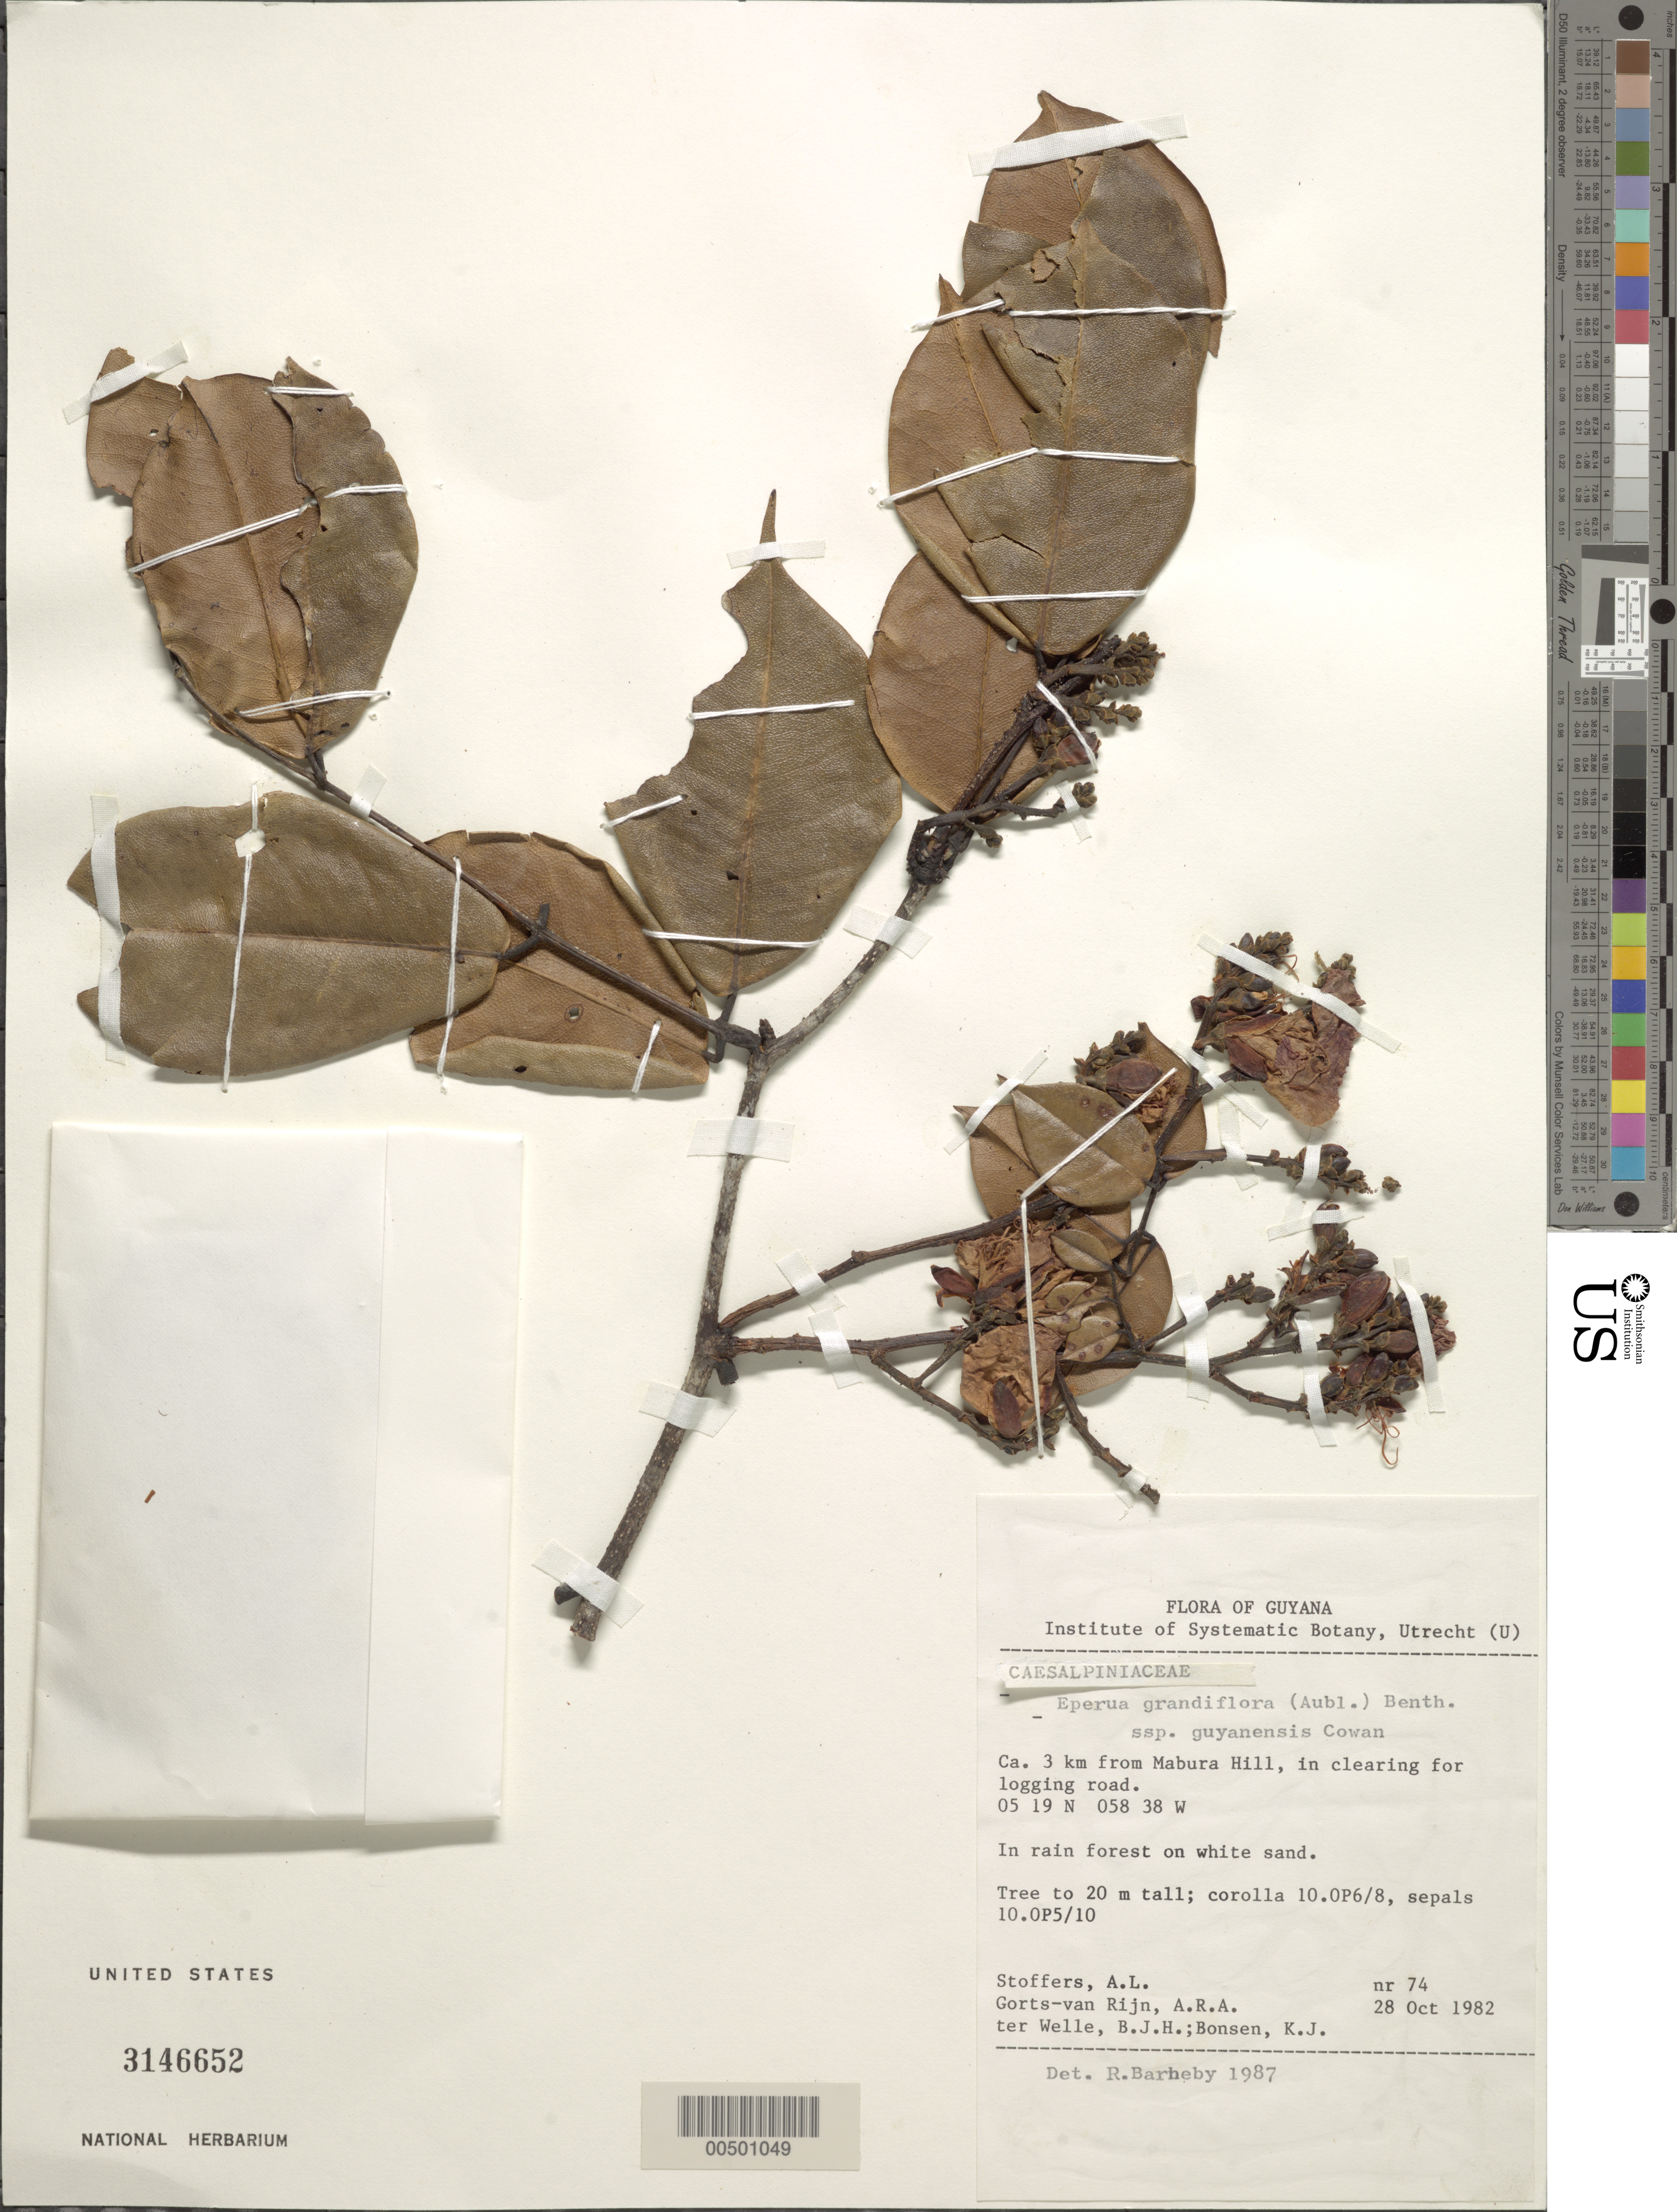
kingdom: Plantae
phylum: Tracheophyta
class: Magnoliopsida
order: Fabales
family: Fabaceae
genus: Eperua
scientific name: Eperua grandiflora subsp. guyanensis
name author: R.S. Cowan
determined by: Barneby, Rupert C., (NY)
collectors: A. Stoffers, A. .R. A. Görts-van Rijn, B. Welle & K. Bonsen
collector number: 74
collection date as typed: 28 Oct 1982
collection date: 1982-10-28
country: Guyana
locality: Ca. 3 km from mabura hill, in clearing for logging rd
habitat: In rain forest on white sand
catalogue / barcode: US 3146652